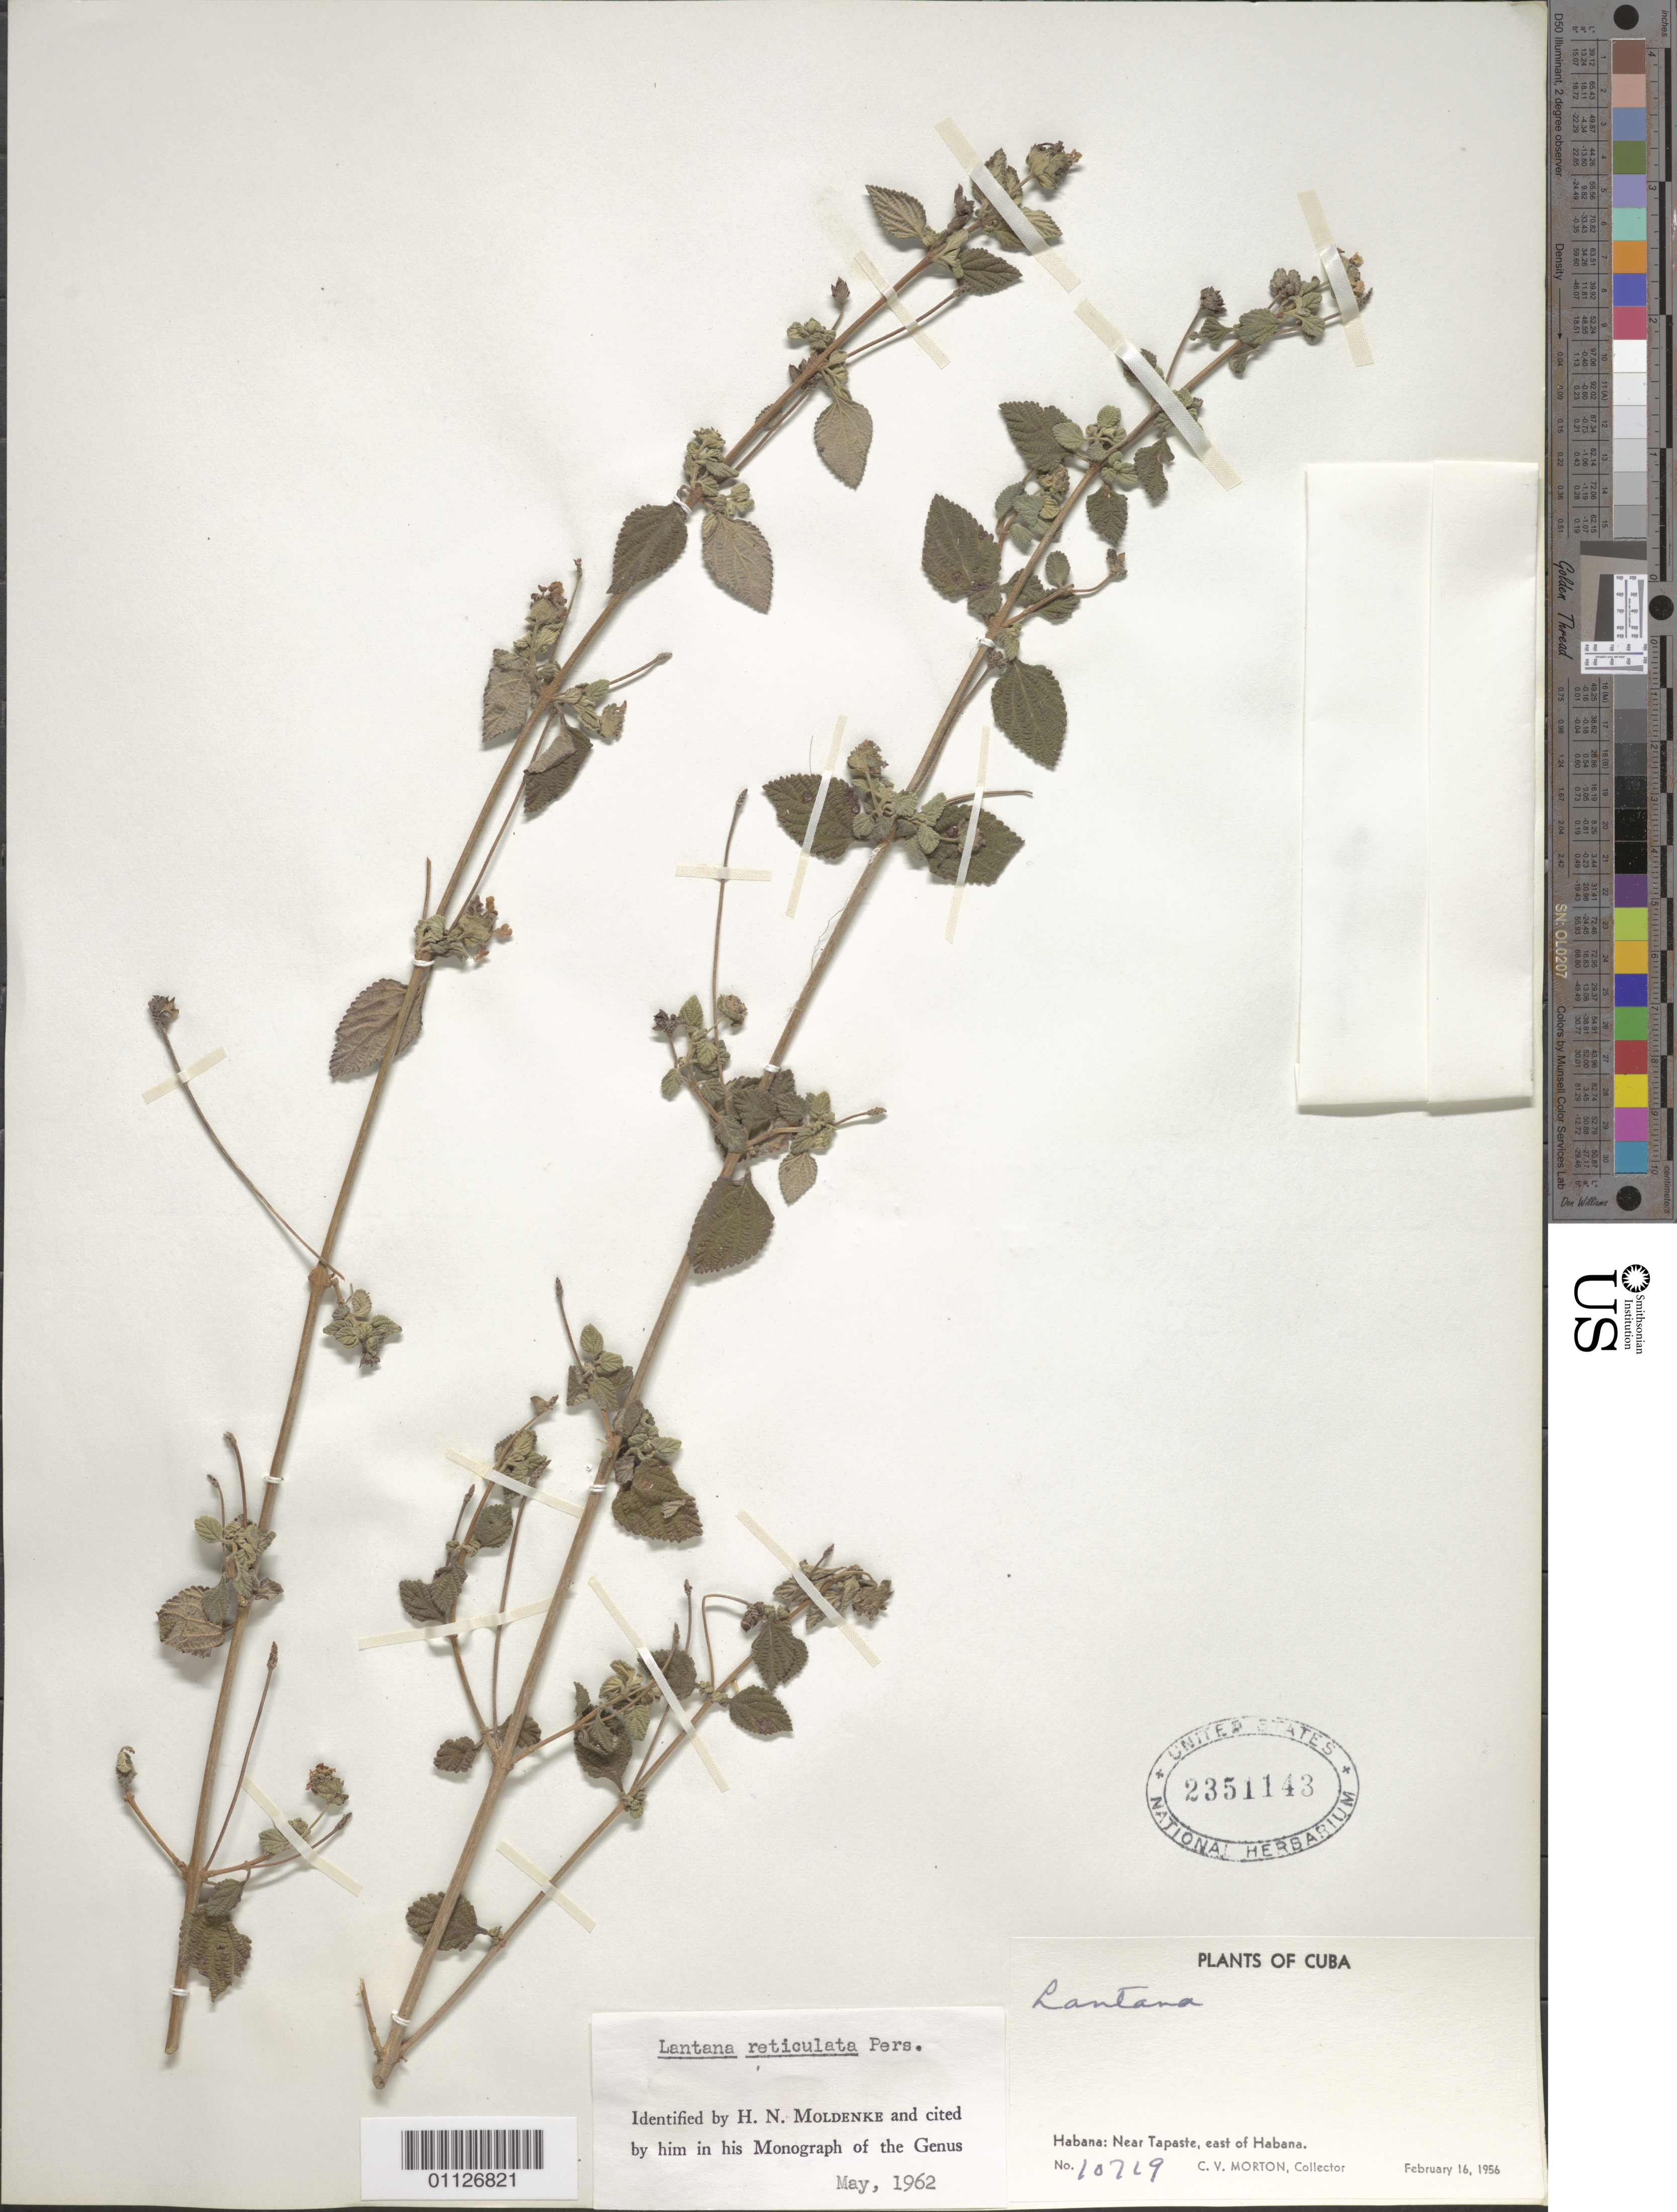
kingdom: Plantae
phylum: Tracheophyta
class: Magnoliopsida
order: Lamiales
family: Verbenaceae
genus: Lantana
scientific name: Lantana reticulata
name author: Pers.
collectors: C. V. Morton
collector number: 10719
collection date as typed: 16 Feb 1956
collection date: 1956-02-16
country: Cuba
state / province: La Habana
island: Cuba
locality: Near Tapaste, E of Habana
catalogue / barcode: US 2351143